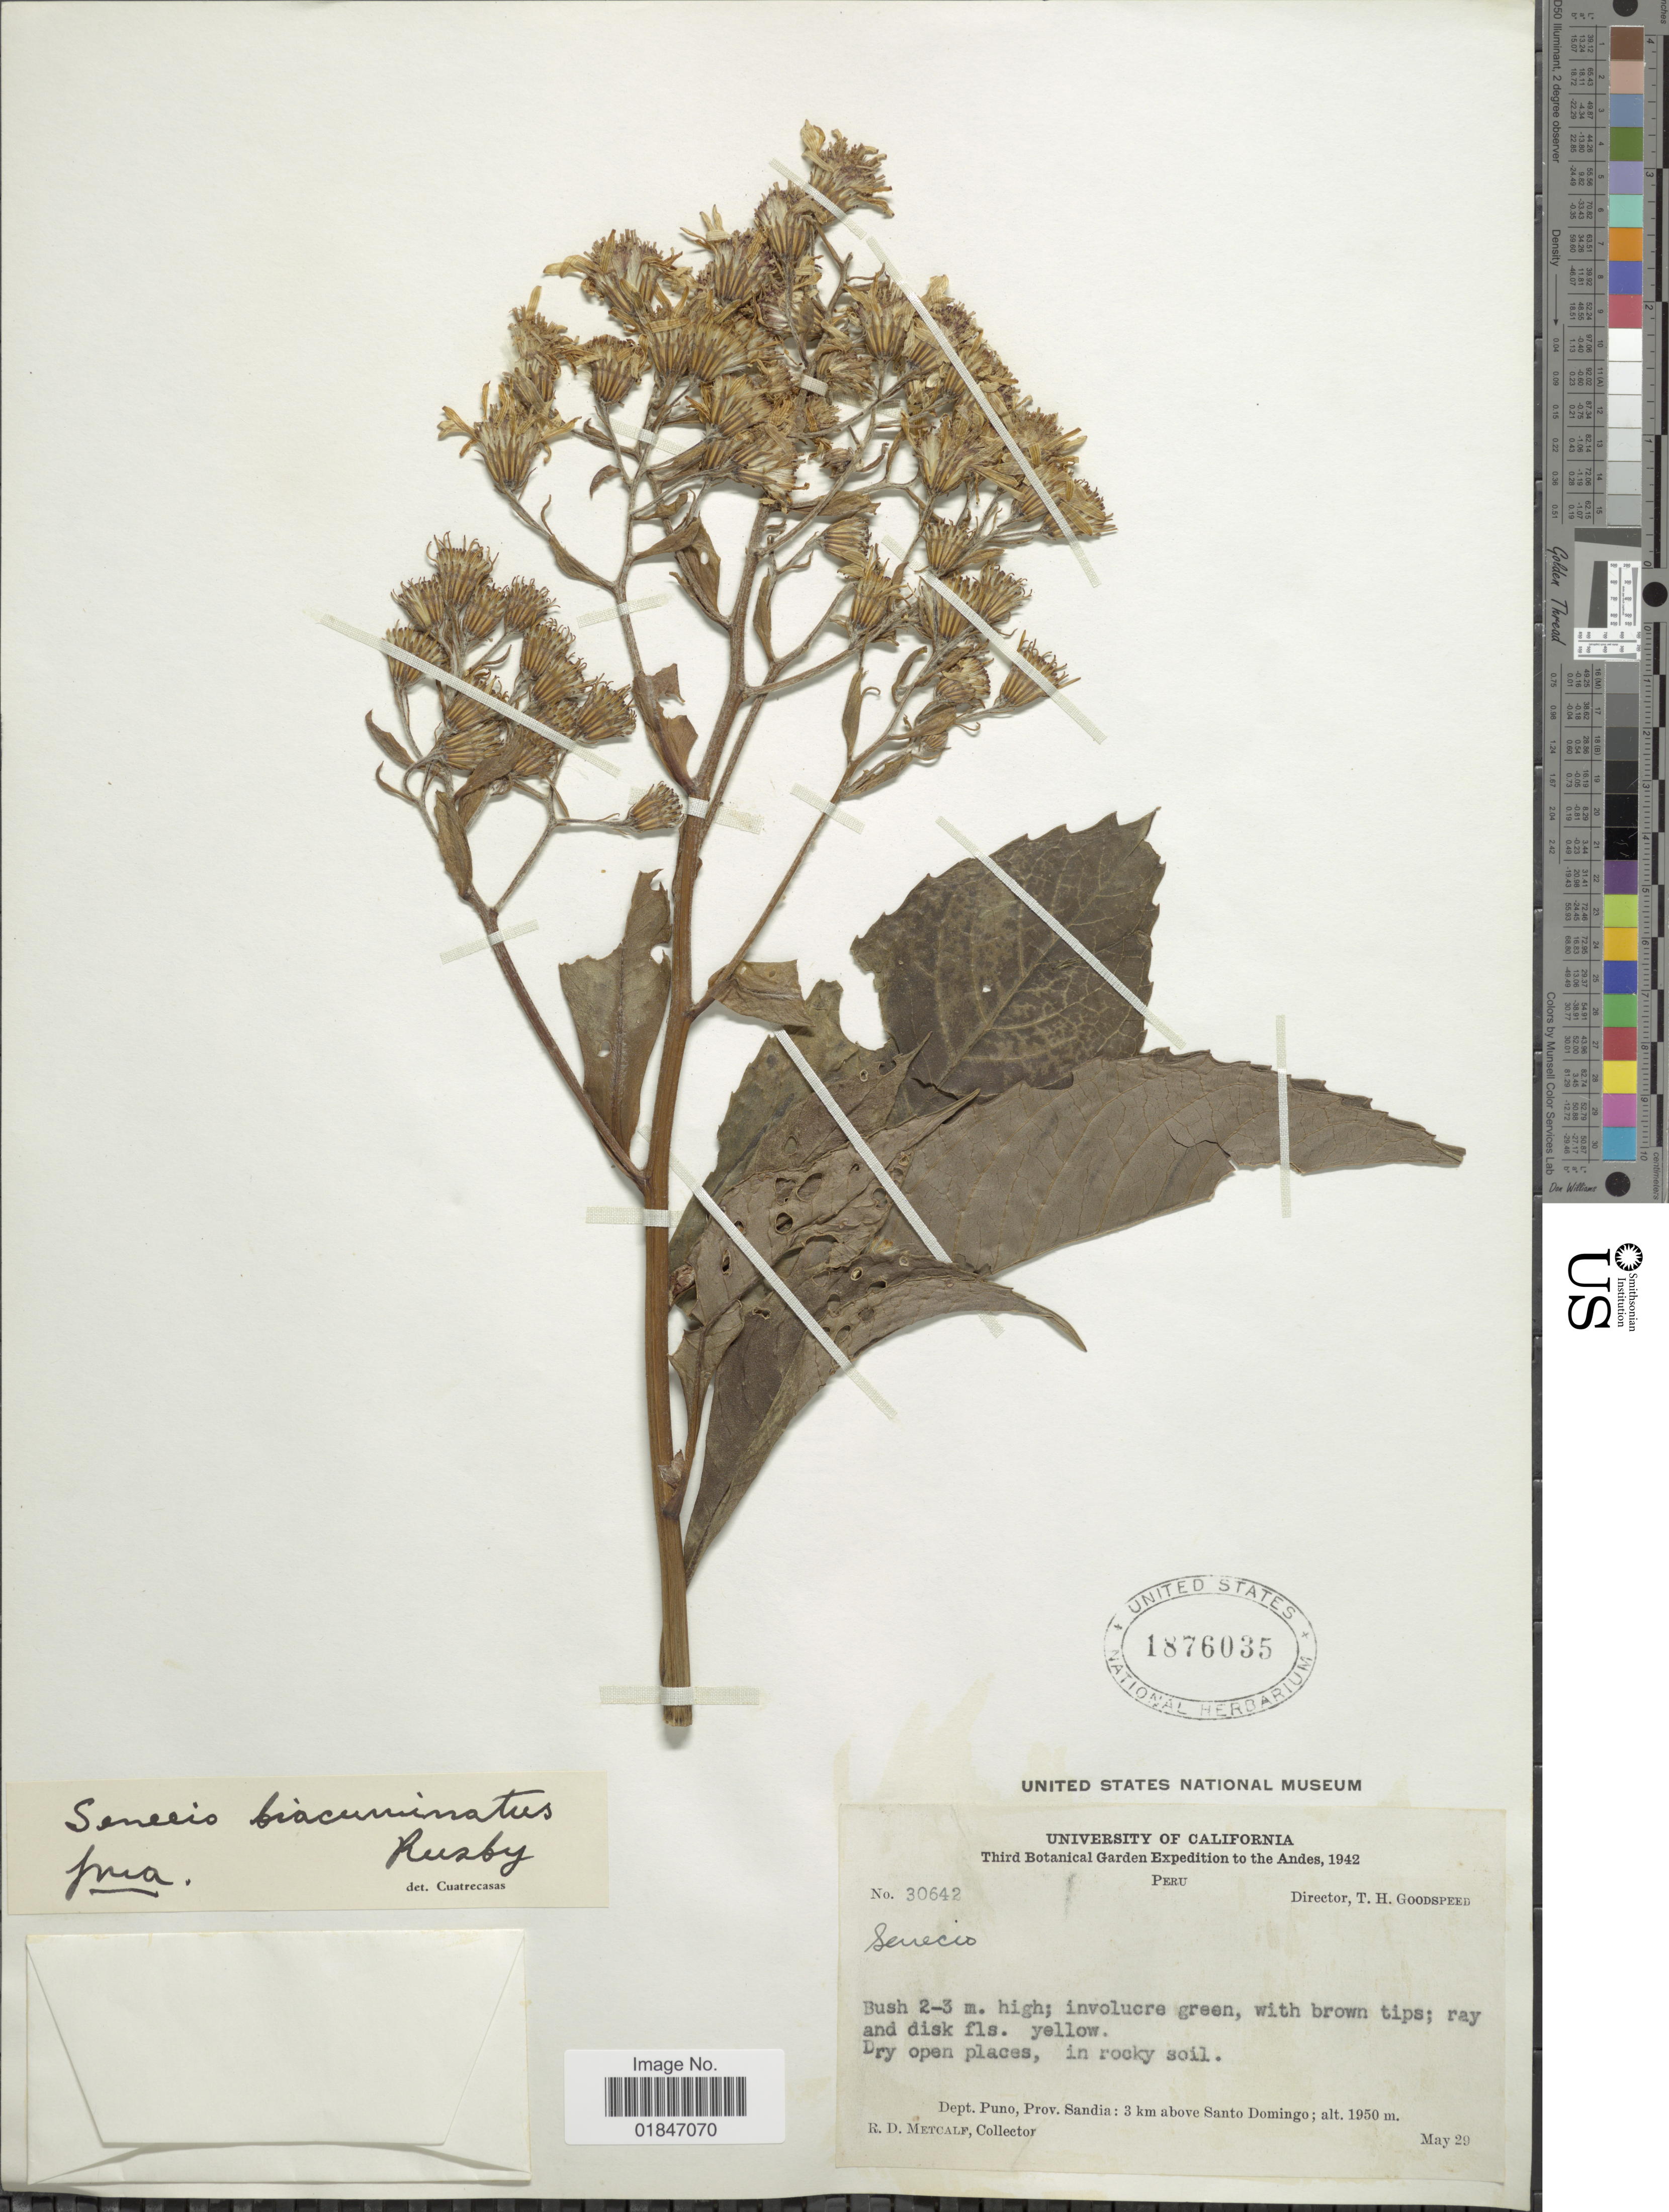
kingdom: Plantae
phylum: Tracheophyta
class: Magnoliopsida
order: Asterales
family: Asteraceae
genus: Dendrophorbium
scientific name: Dendrophorbium vargasii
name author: (Cabrera) H. Beltran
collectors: R. D. Metcalf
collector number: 30642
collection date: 1942-05-29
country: Peru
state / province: Puno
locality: Dept. Puno. Prov. Sandia: 3 km above Santo Domingo.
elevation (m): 1950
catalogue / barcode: US 1876035